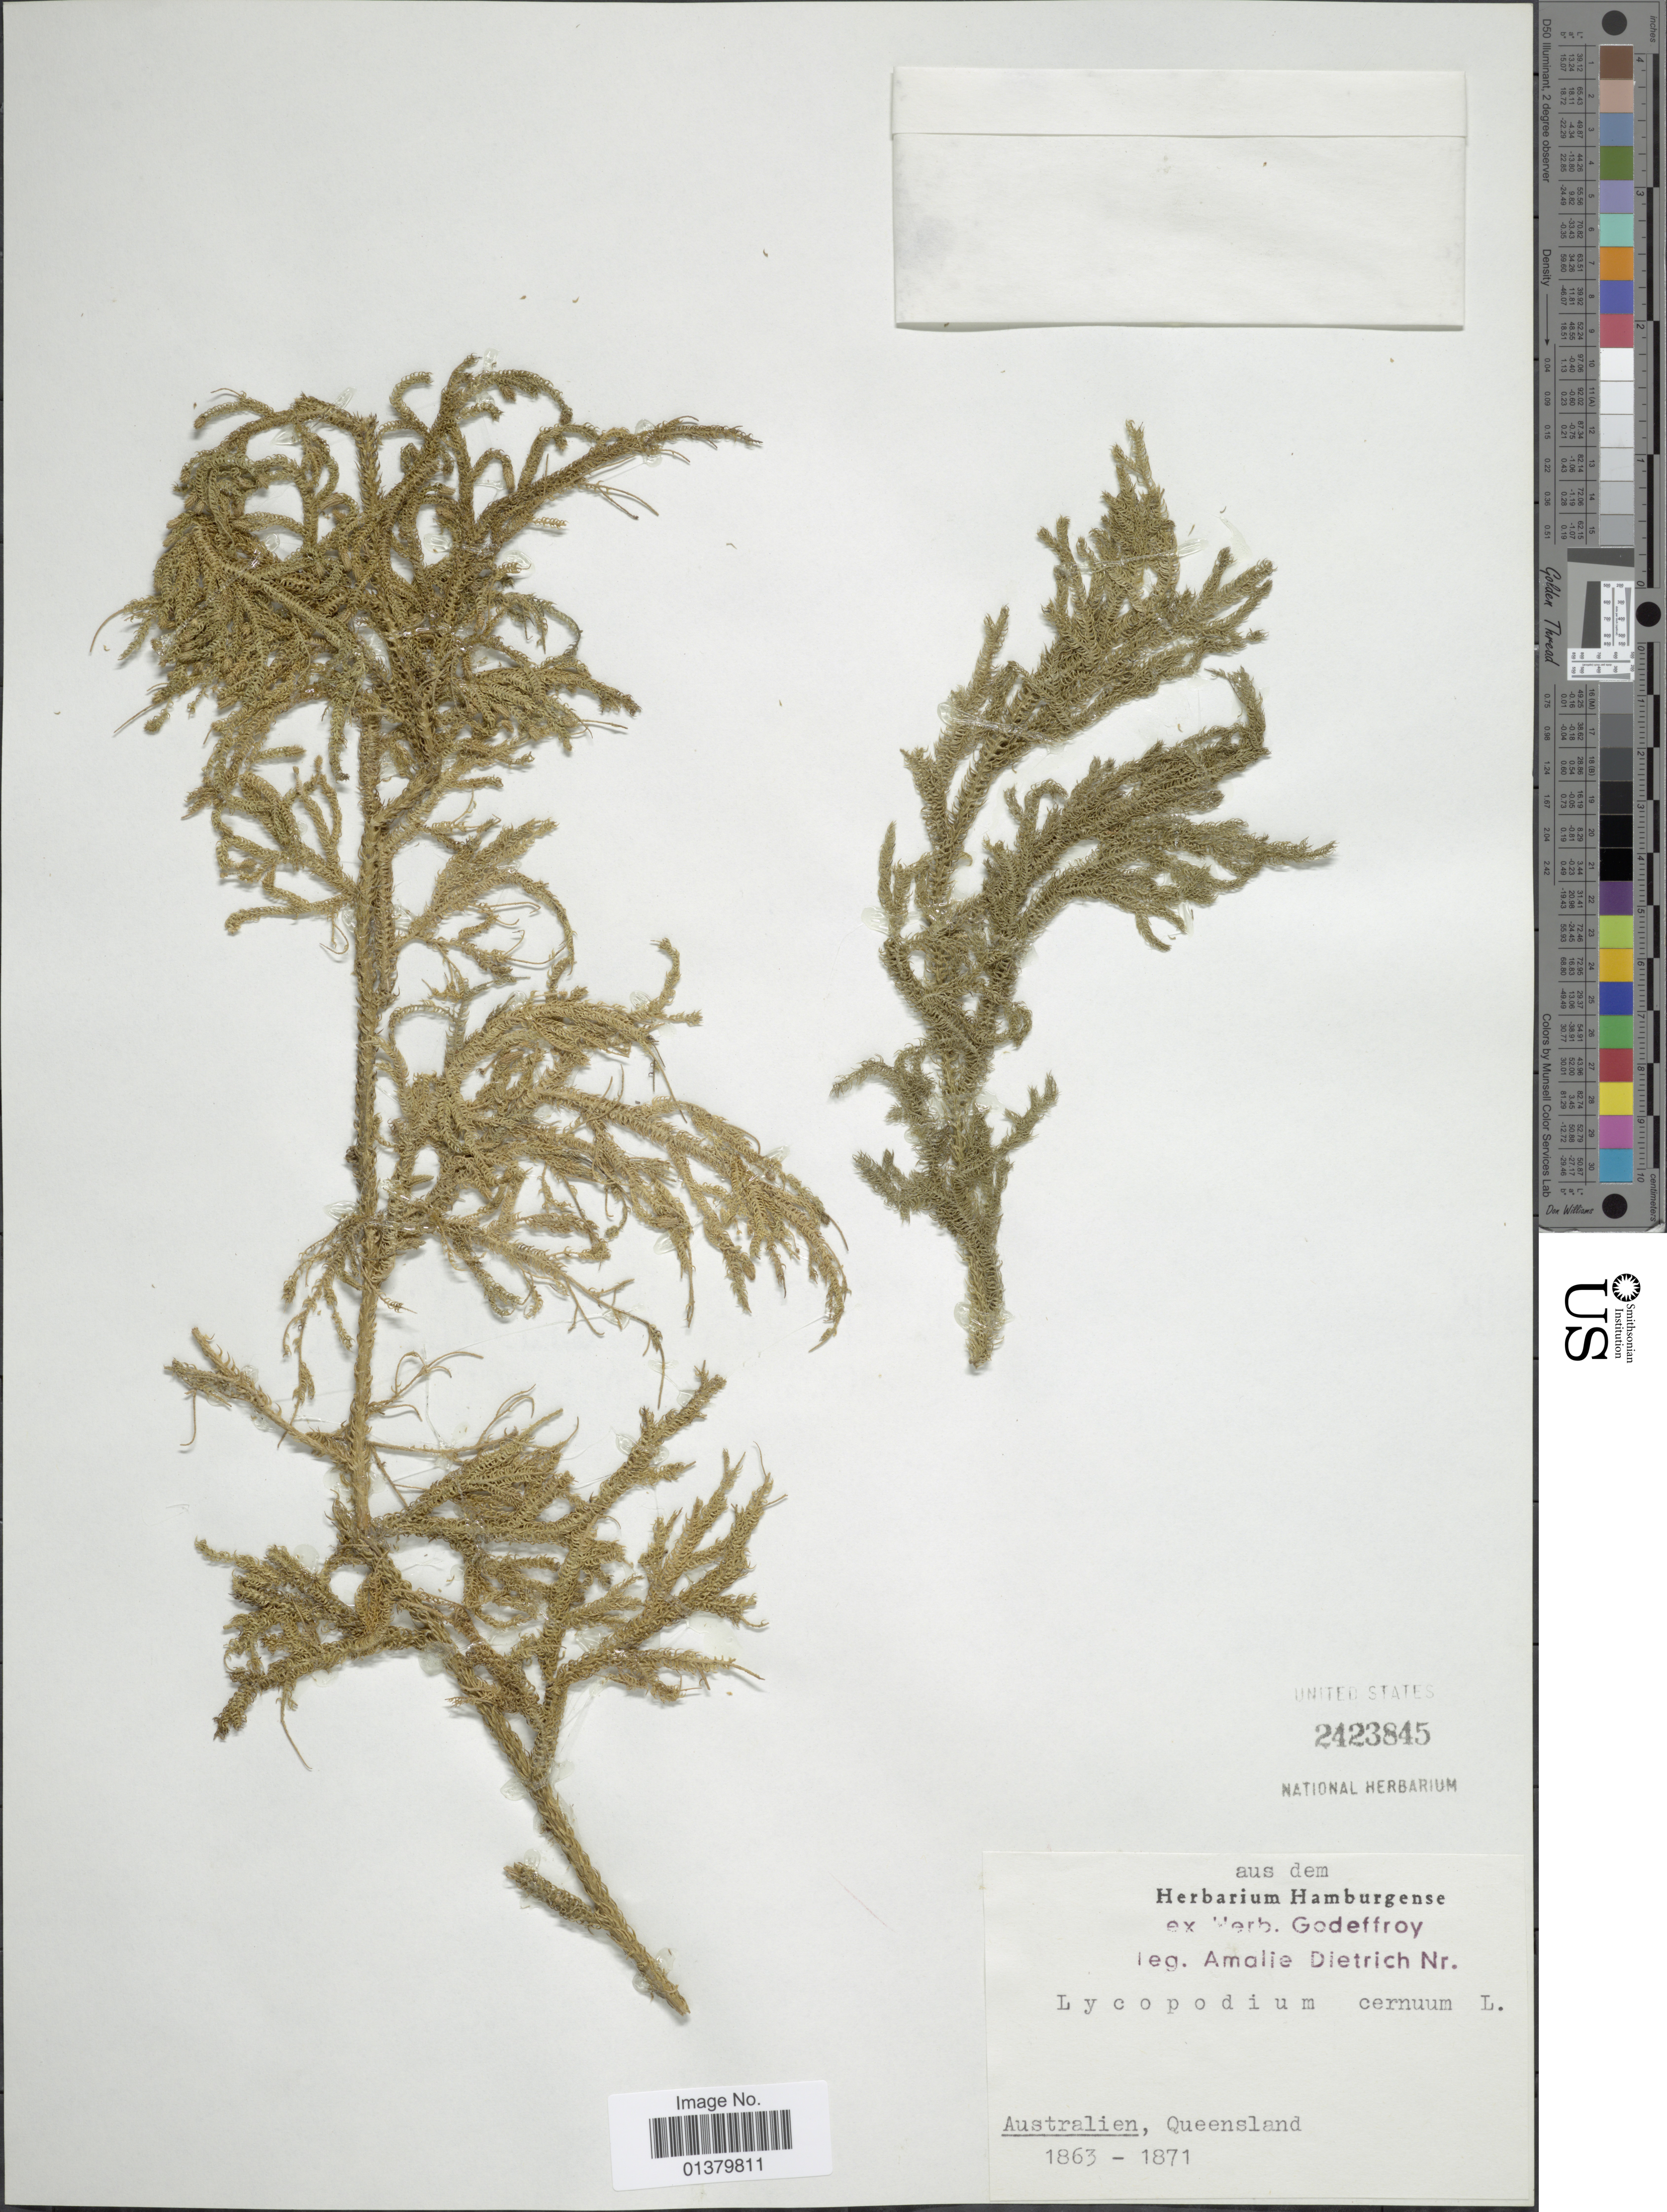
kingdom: Plantae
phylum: Tracheophyta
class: Lycopodiopsida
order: Lycopodiales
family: Lycopodiaceae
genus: Palhinhaea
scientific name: Palhinhaea cernua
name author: (L.) Vasc. & Franco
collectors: A. Dietrich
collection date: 1863/1871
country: Australia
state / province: Queensland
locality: Australien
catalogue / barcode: US 2423845